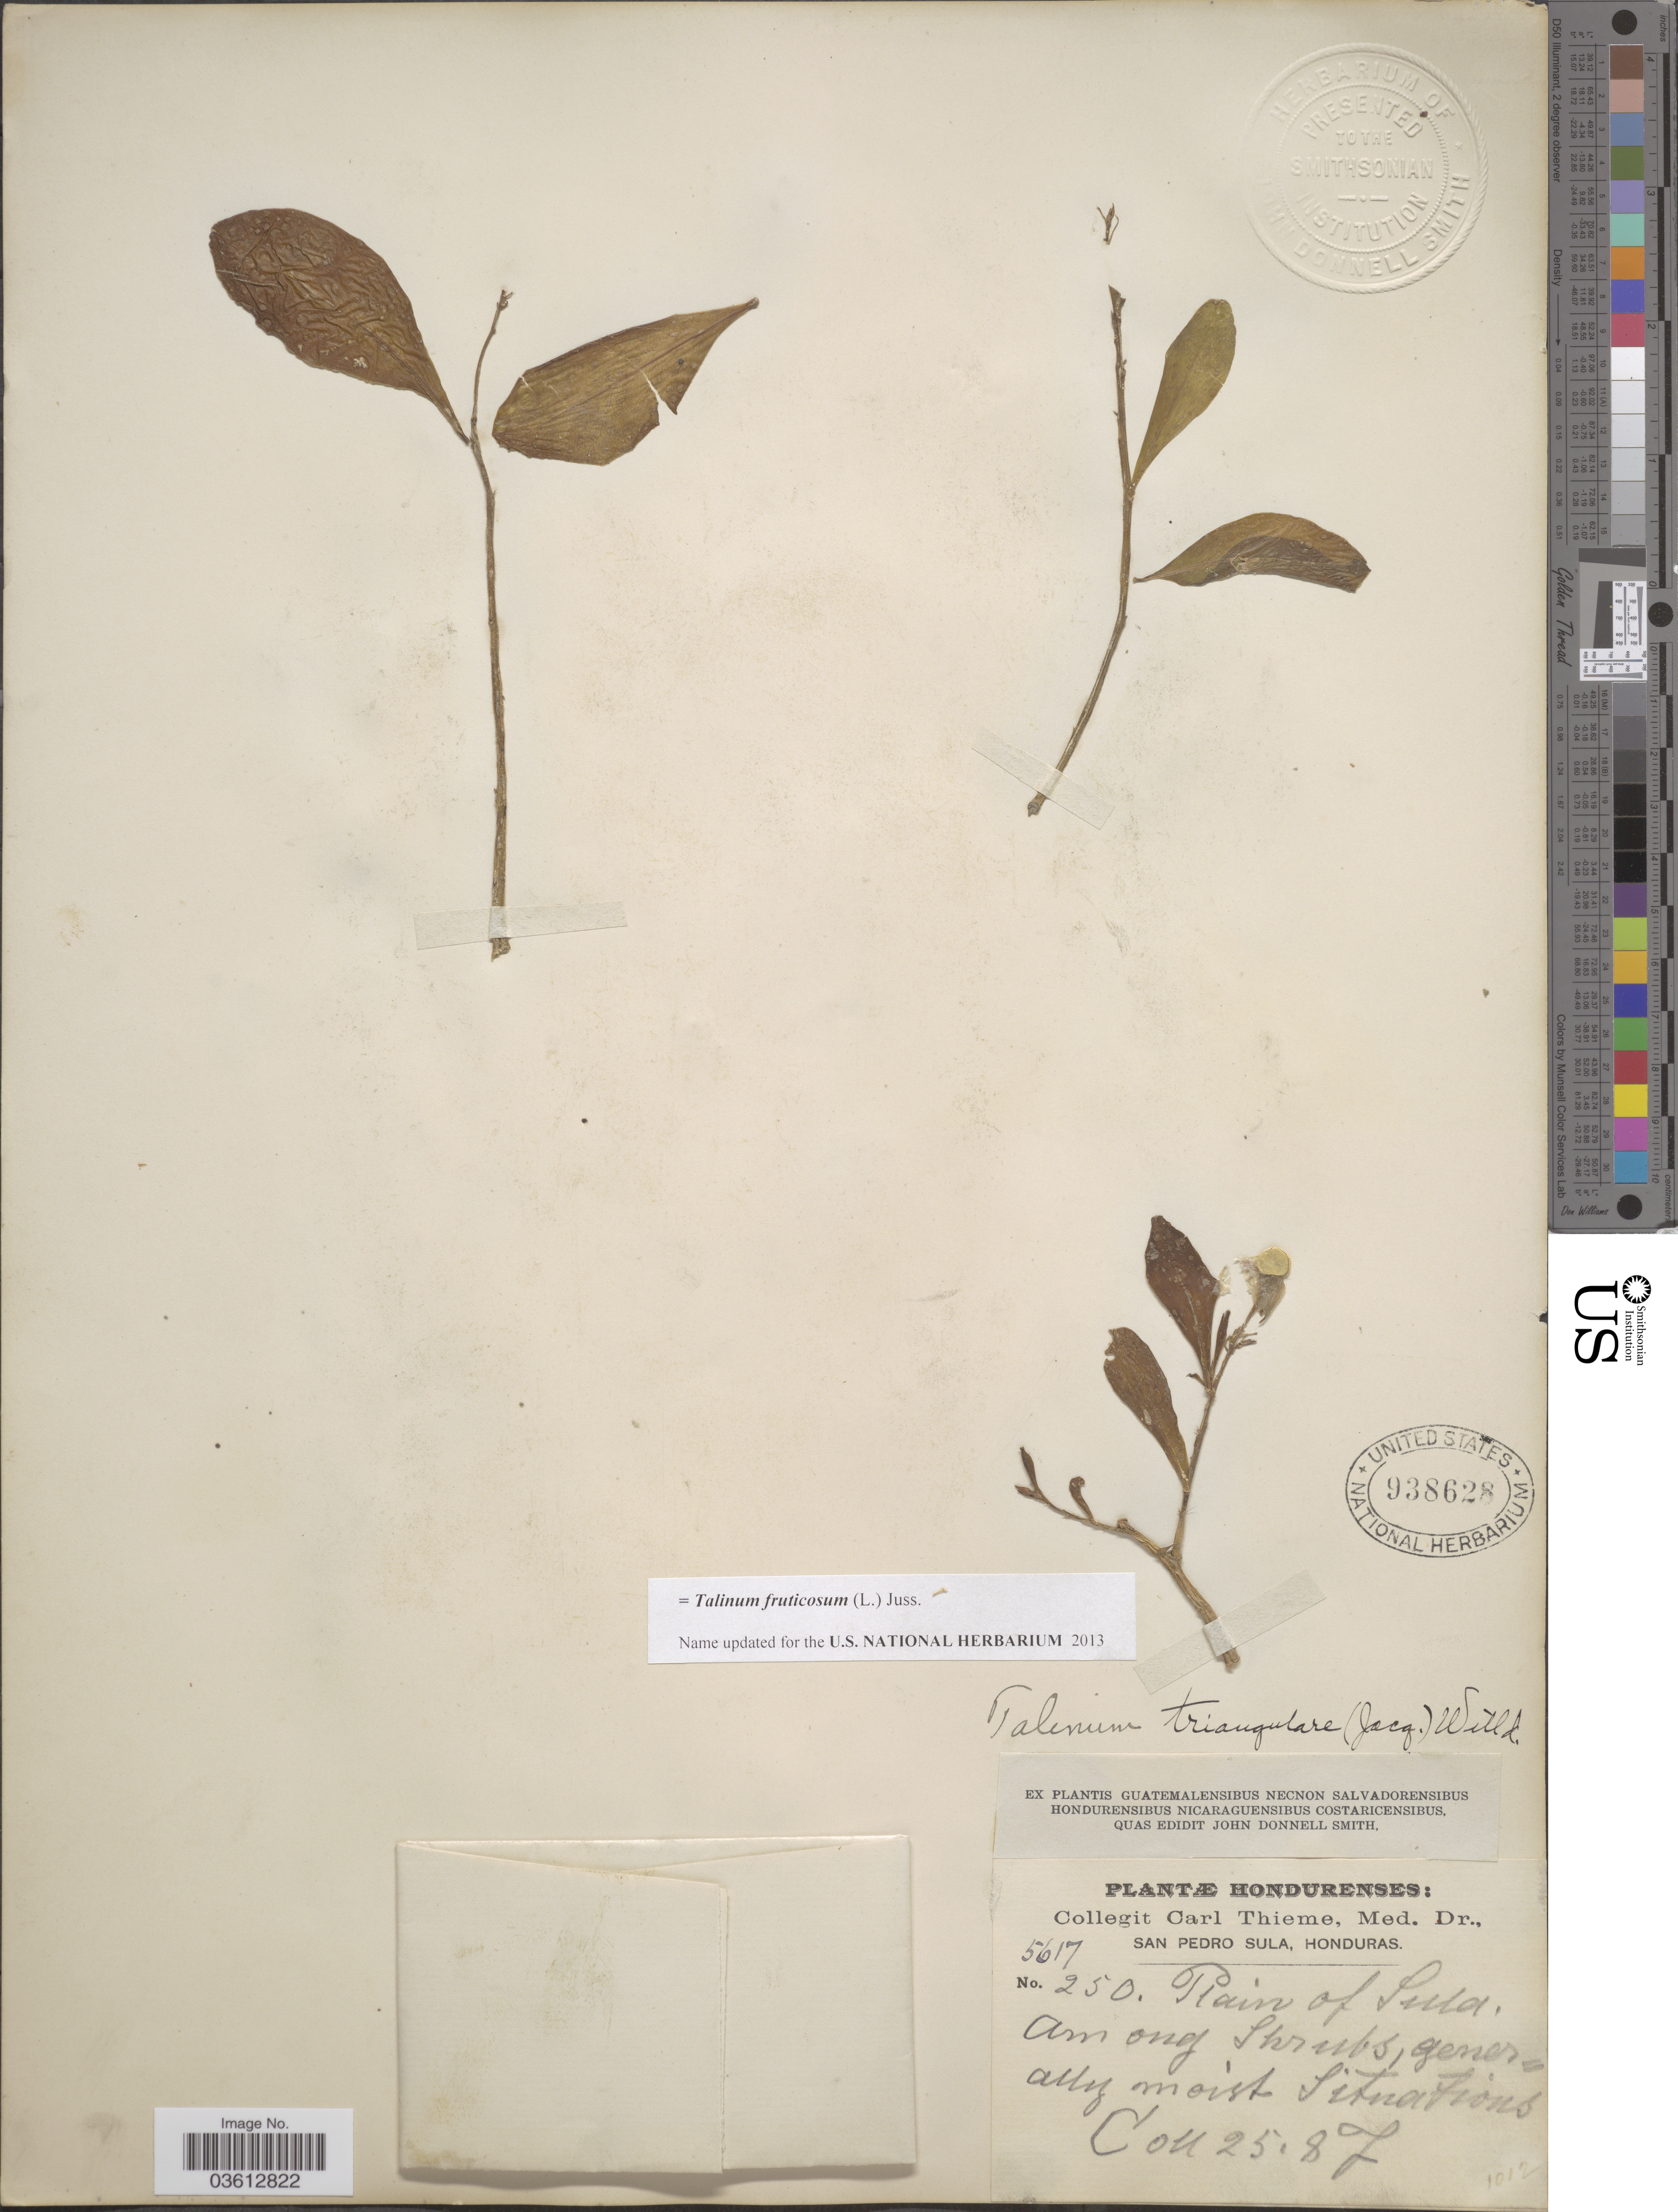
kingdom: Plantae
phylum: Tracheophyta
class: Magnoliopsida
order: Caryophyllales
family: Talinaceae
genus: Talinum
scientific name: Talinum fruticosum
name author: (L.) Juss.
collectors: C. Thieme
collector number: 5617/250?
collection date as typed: Transcribed d/m/y: 25/8/7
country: Honduras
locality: San Pedro Sula.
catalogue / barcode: US 938628